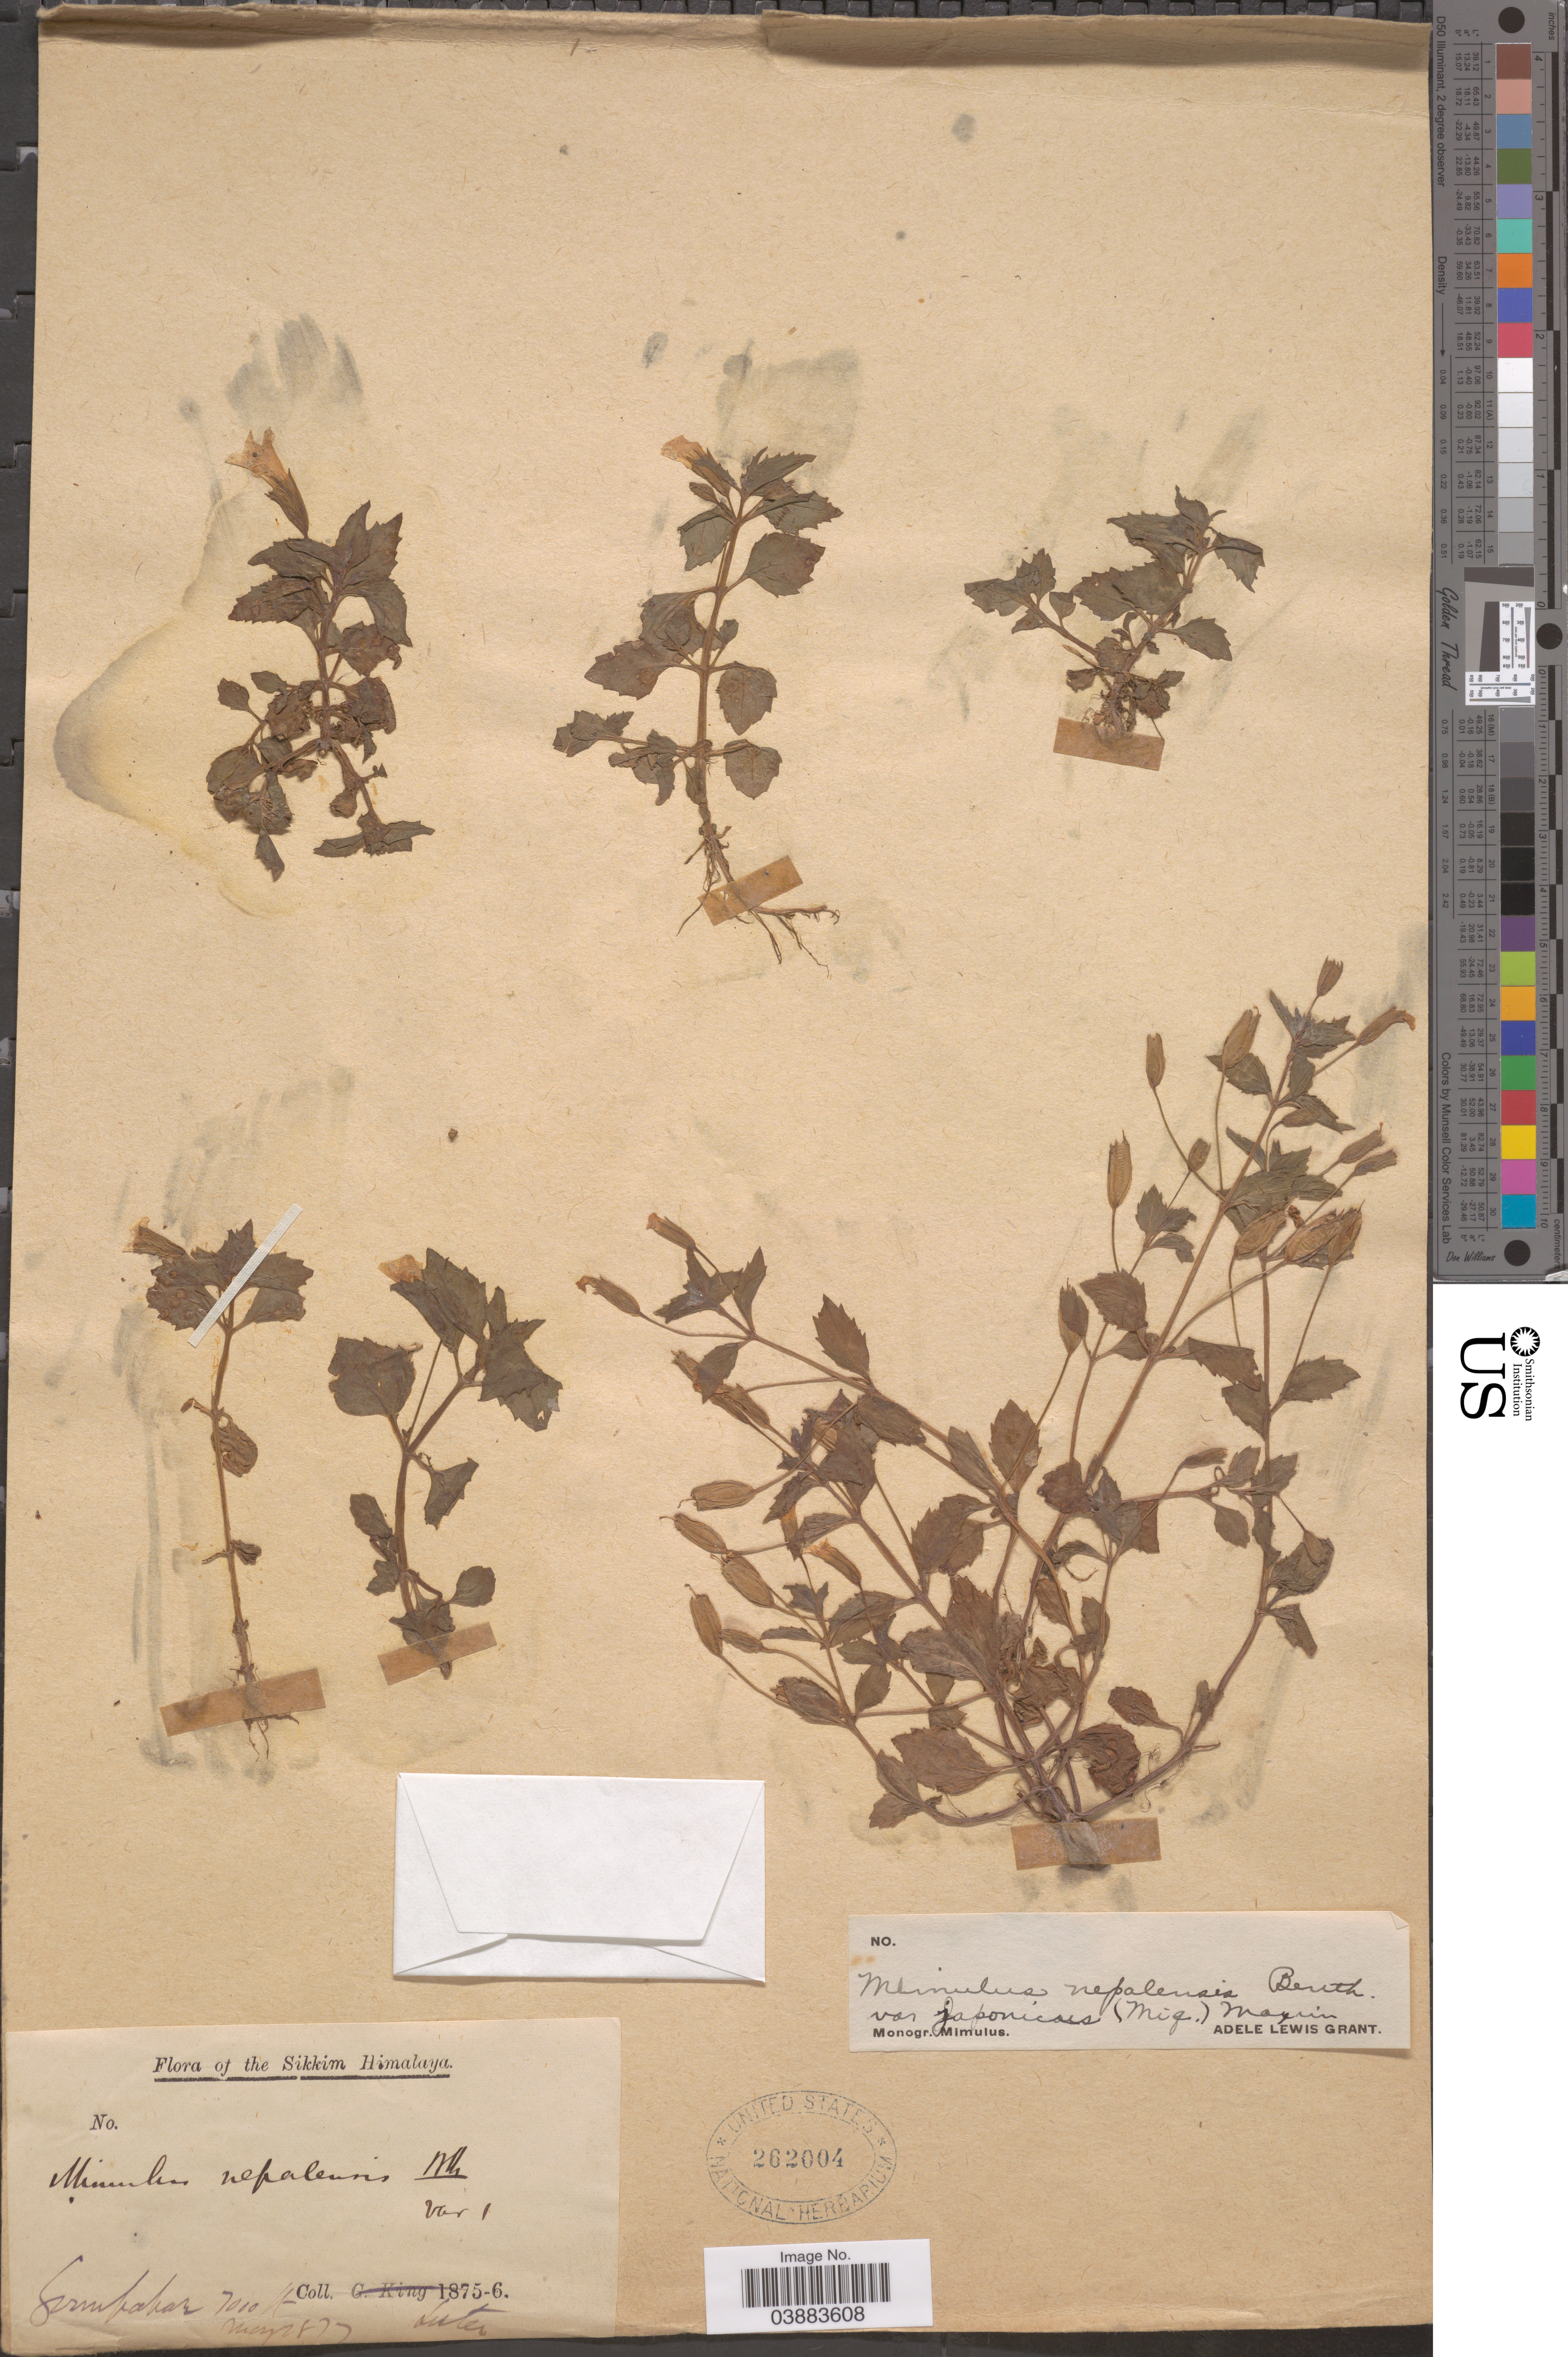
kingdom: Plantae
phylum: Tracheophyta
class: Magnoliopsida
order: Lamiales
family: Phrymaceae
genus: Mimulus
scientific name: Mimulus tenellus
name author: Bunge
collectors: -- Lester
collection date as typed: Transcribed d/m/y: 28/5/77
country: India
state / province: Sikkim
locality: The Sikkim Himalaya. Gompakar. [interpreted]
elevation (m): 2134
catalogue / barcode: US 262004